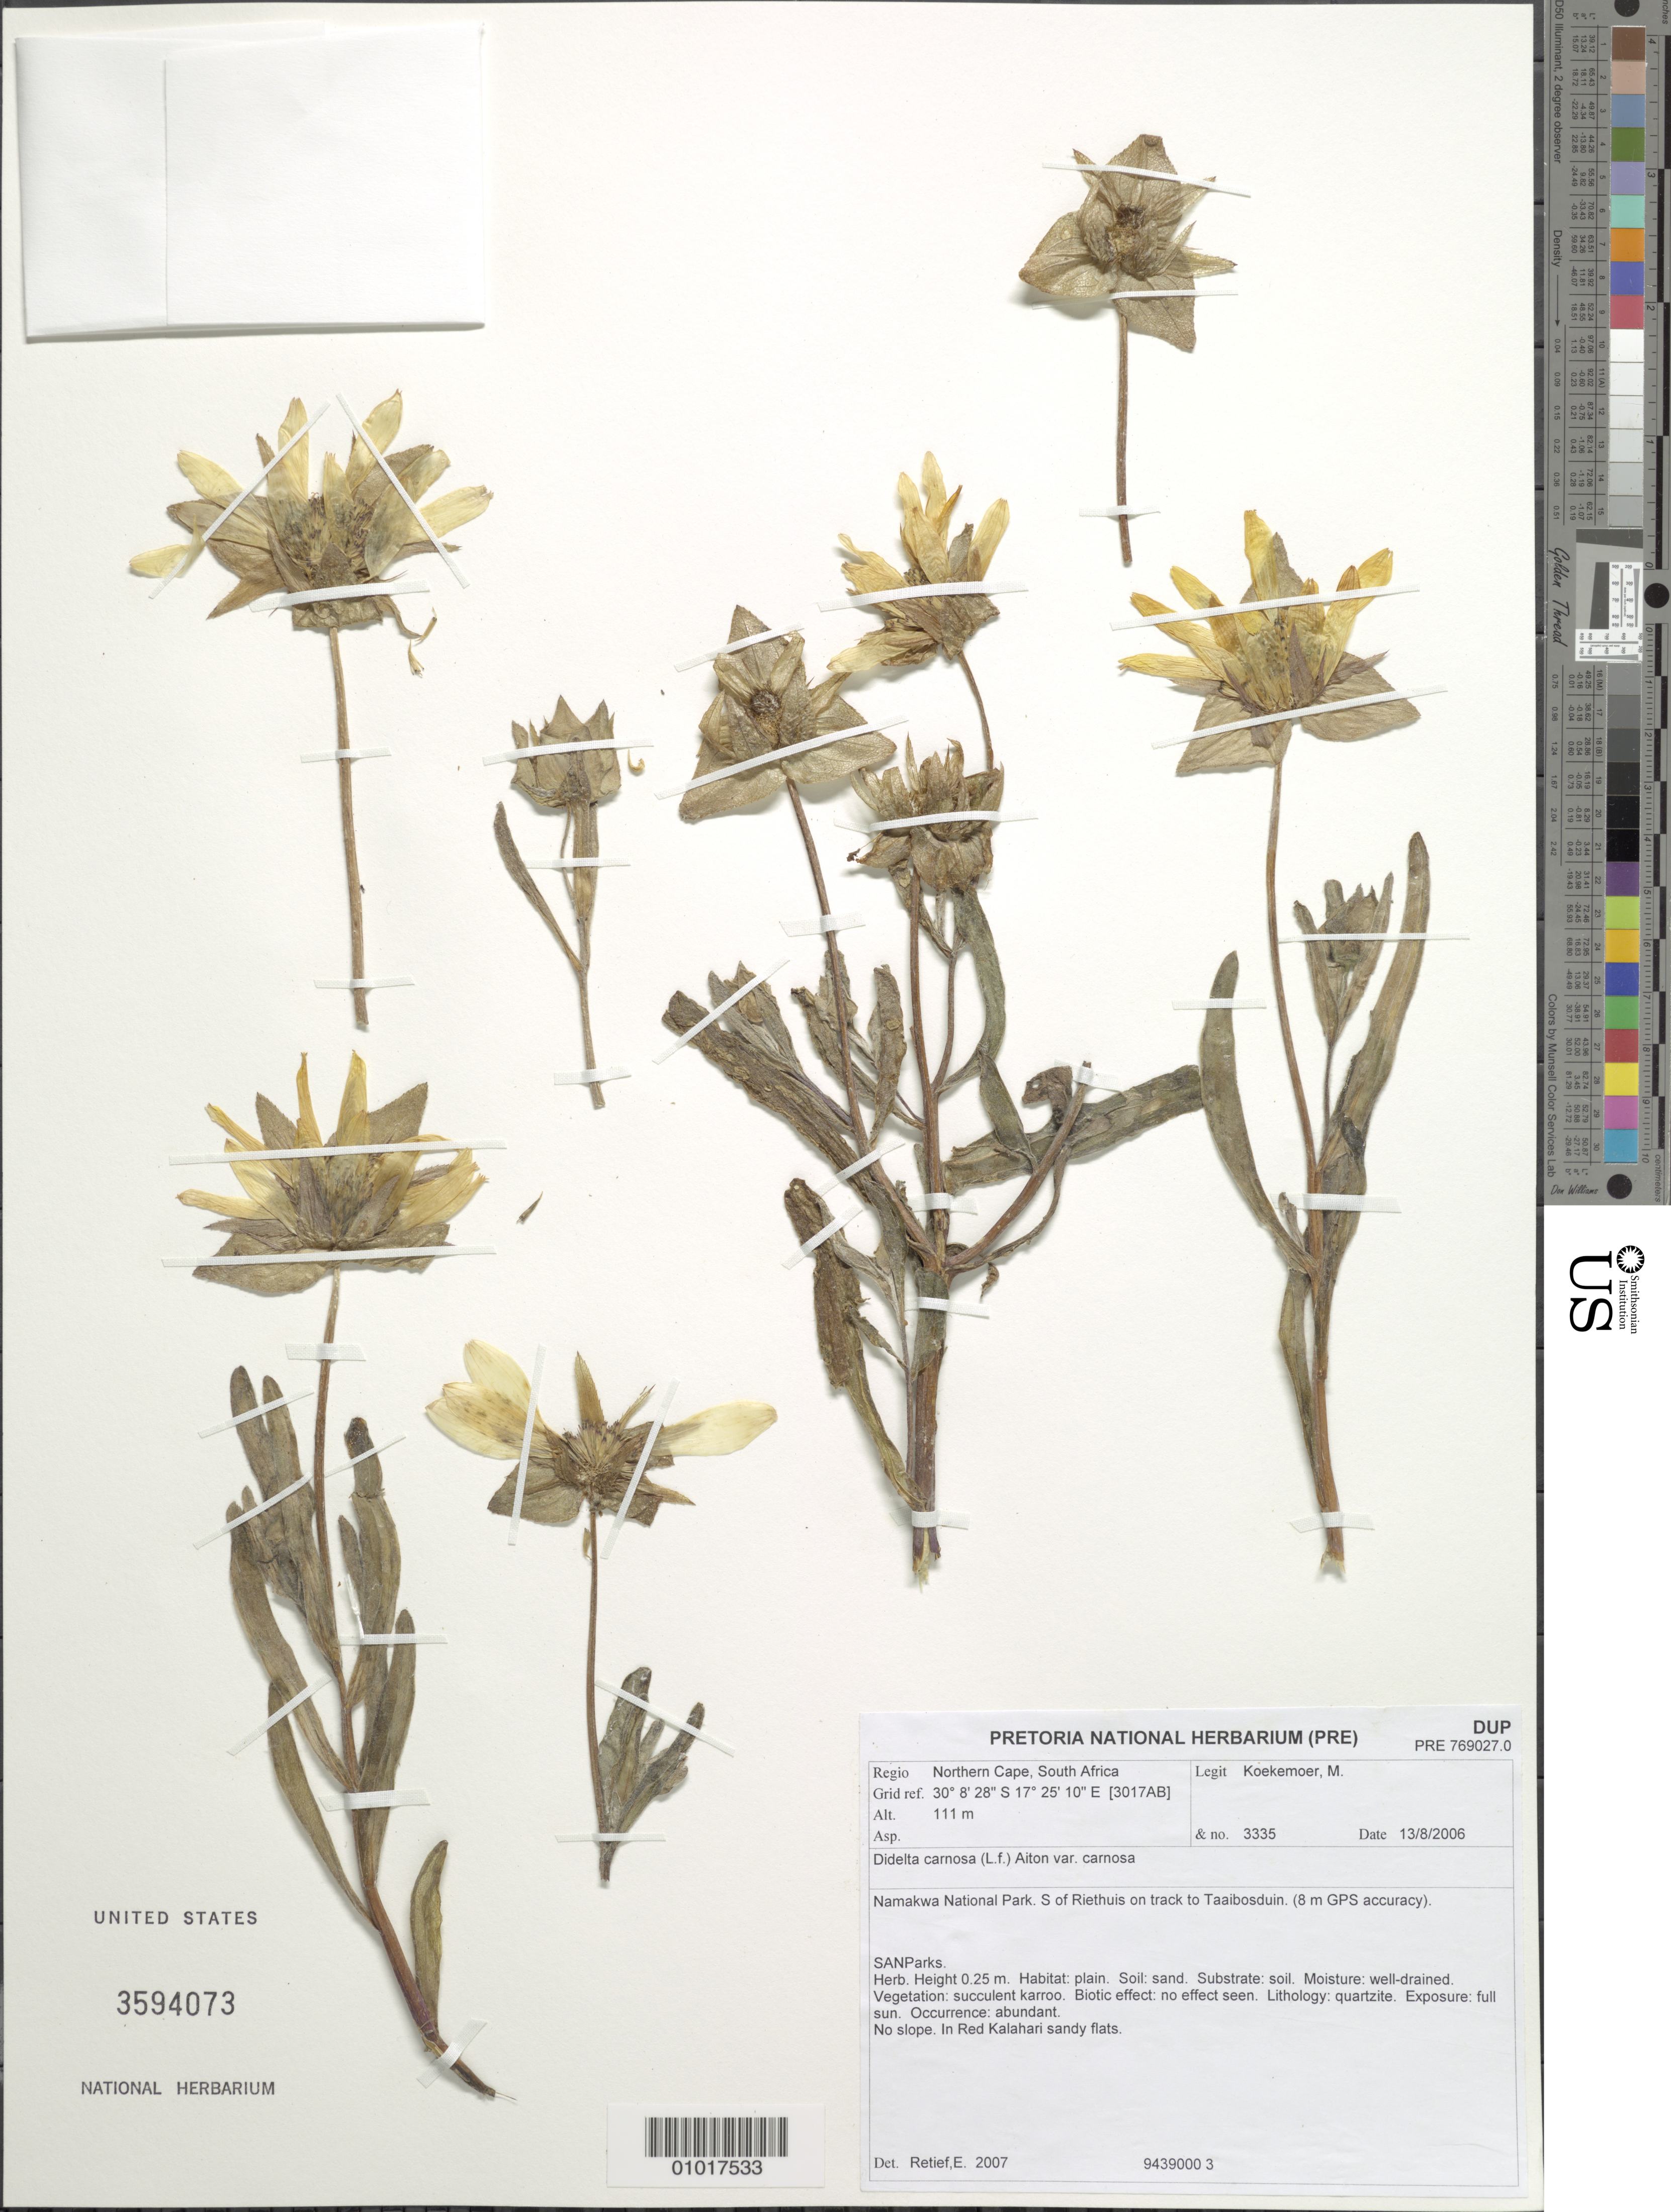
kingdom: Plantae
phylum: Tracheophyta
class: Magnoliopsida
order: Asterales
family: Asteraceae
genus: Didelta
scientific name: Didelta carnosa var. carnosa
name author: (L. f.) Aiton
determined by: Retief, E.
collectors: M. Koekemoer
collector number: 3335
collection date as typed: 13 August 2006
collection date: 2006-08-13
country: South Africa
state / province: Northern Cape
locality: Namakwa National Park. S of Riethuis on track to Taaibosduin. (8 m GPS accuracy)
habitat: Plain. Soil: sand. Substrate: soil. Moisture: well-drained. Vegetation: succulent karroo. Biotic effect: no effect seen…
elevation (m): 111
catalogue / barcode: US 3594073